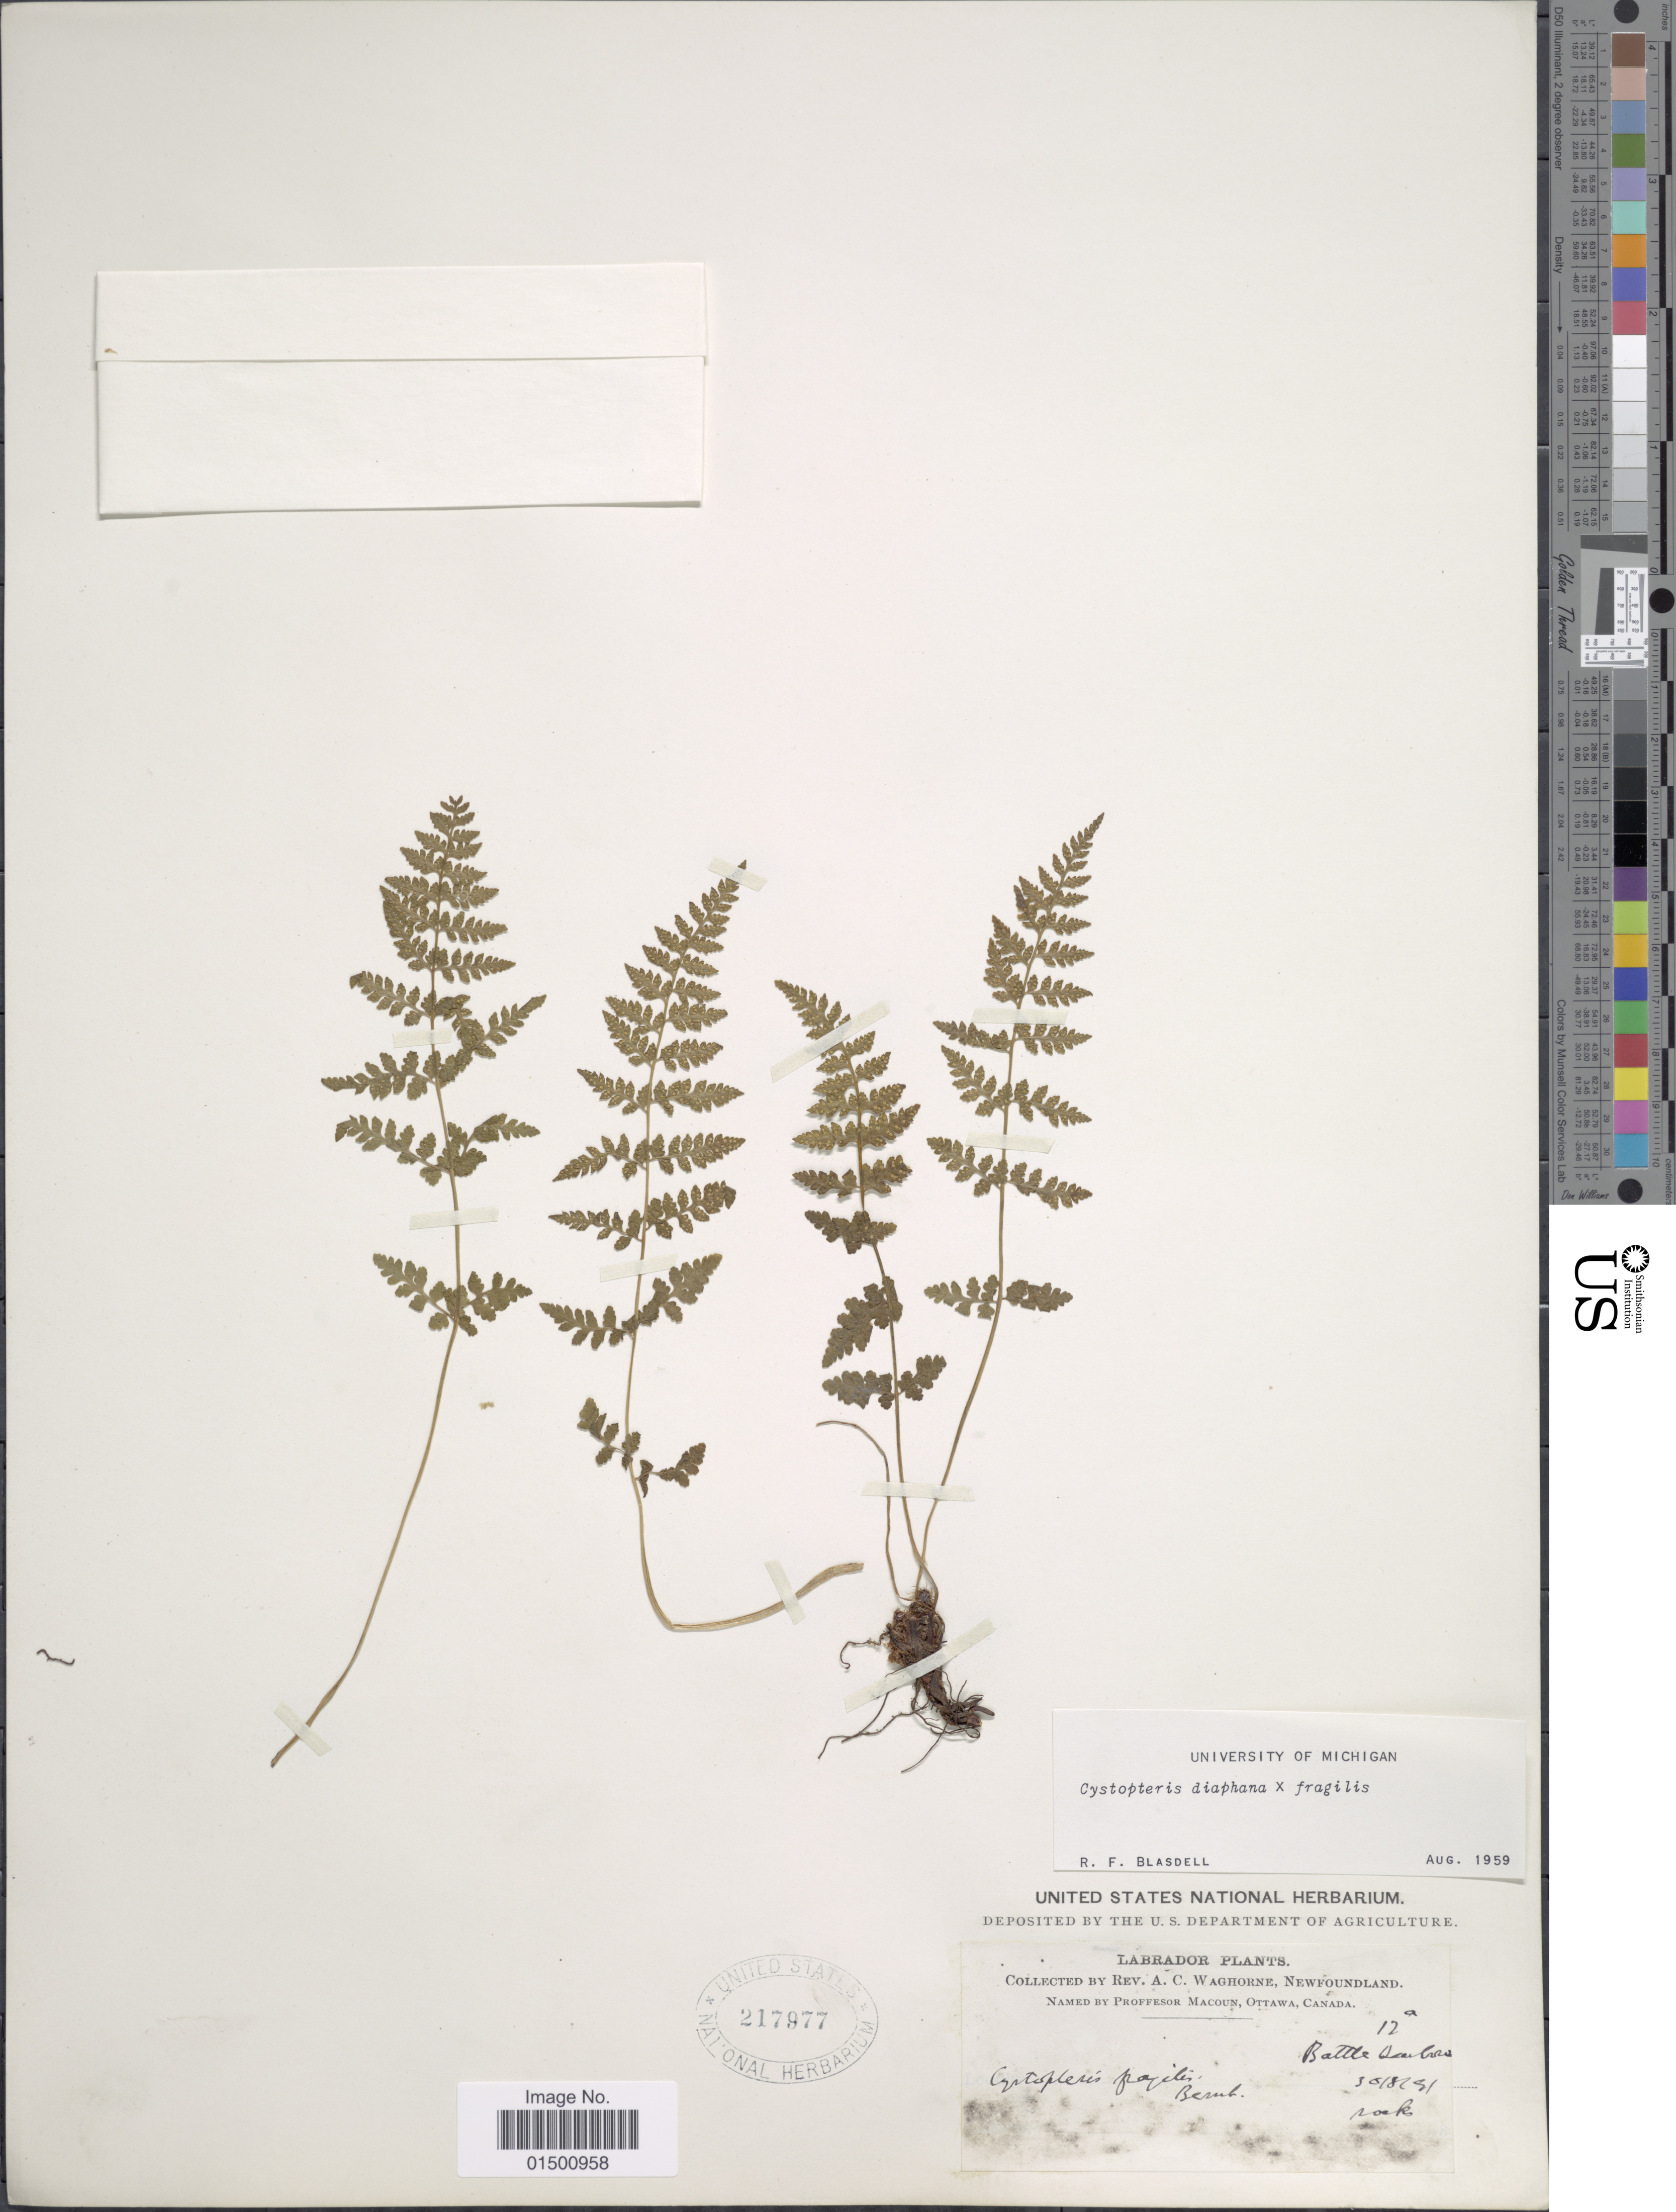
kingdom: Plantae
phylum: Tracheophyta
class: Polypodiopsida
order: Polypodiales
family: Cystopteridaceae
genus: Cystopteris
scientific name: Cystopteris diaphana x C. fragilis (L.) Bernh.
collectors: A. Waghorne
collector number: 12a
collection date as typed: Transcribed d/m/y: 30/8/91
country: Canada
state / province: Newfoundland and Labrador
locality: Labrador, Battle Island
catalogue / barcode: US 217977